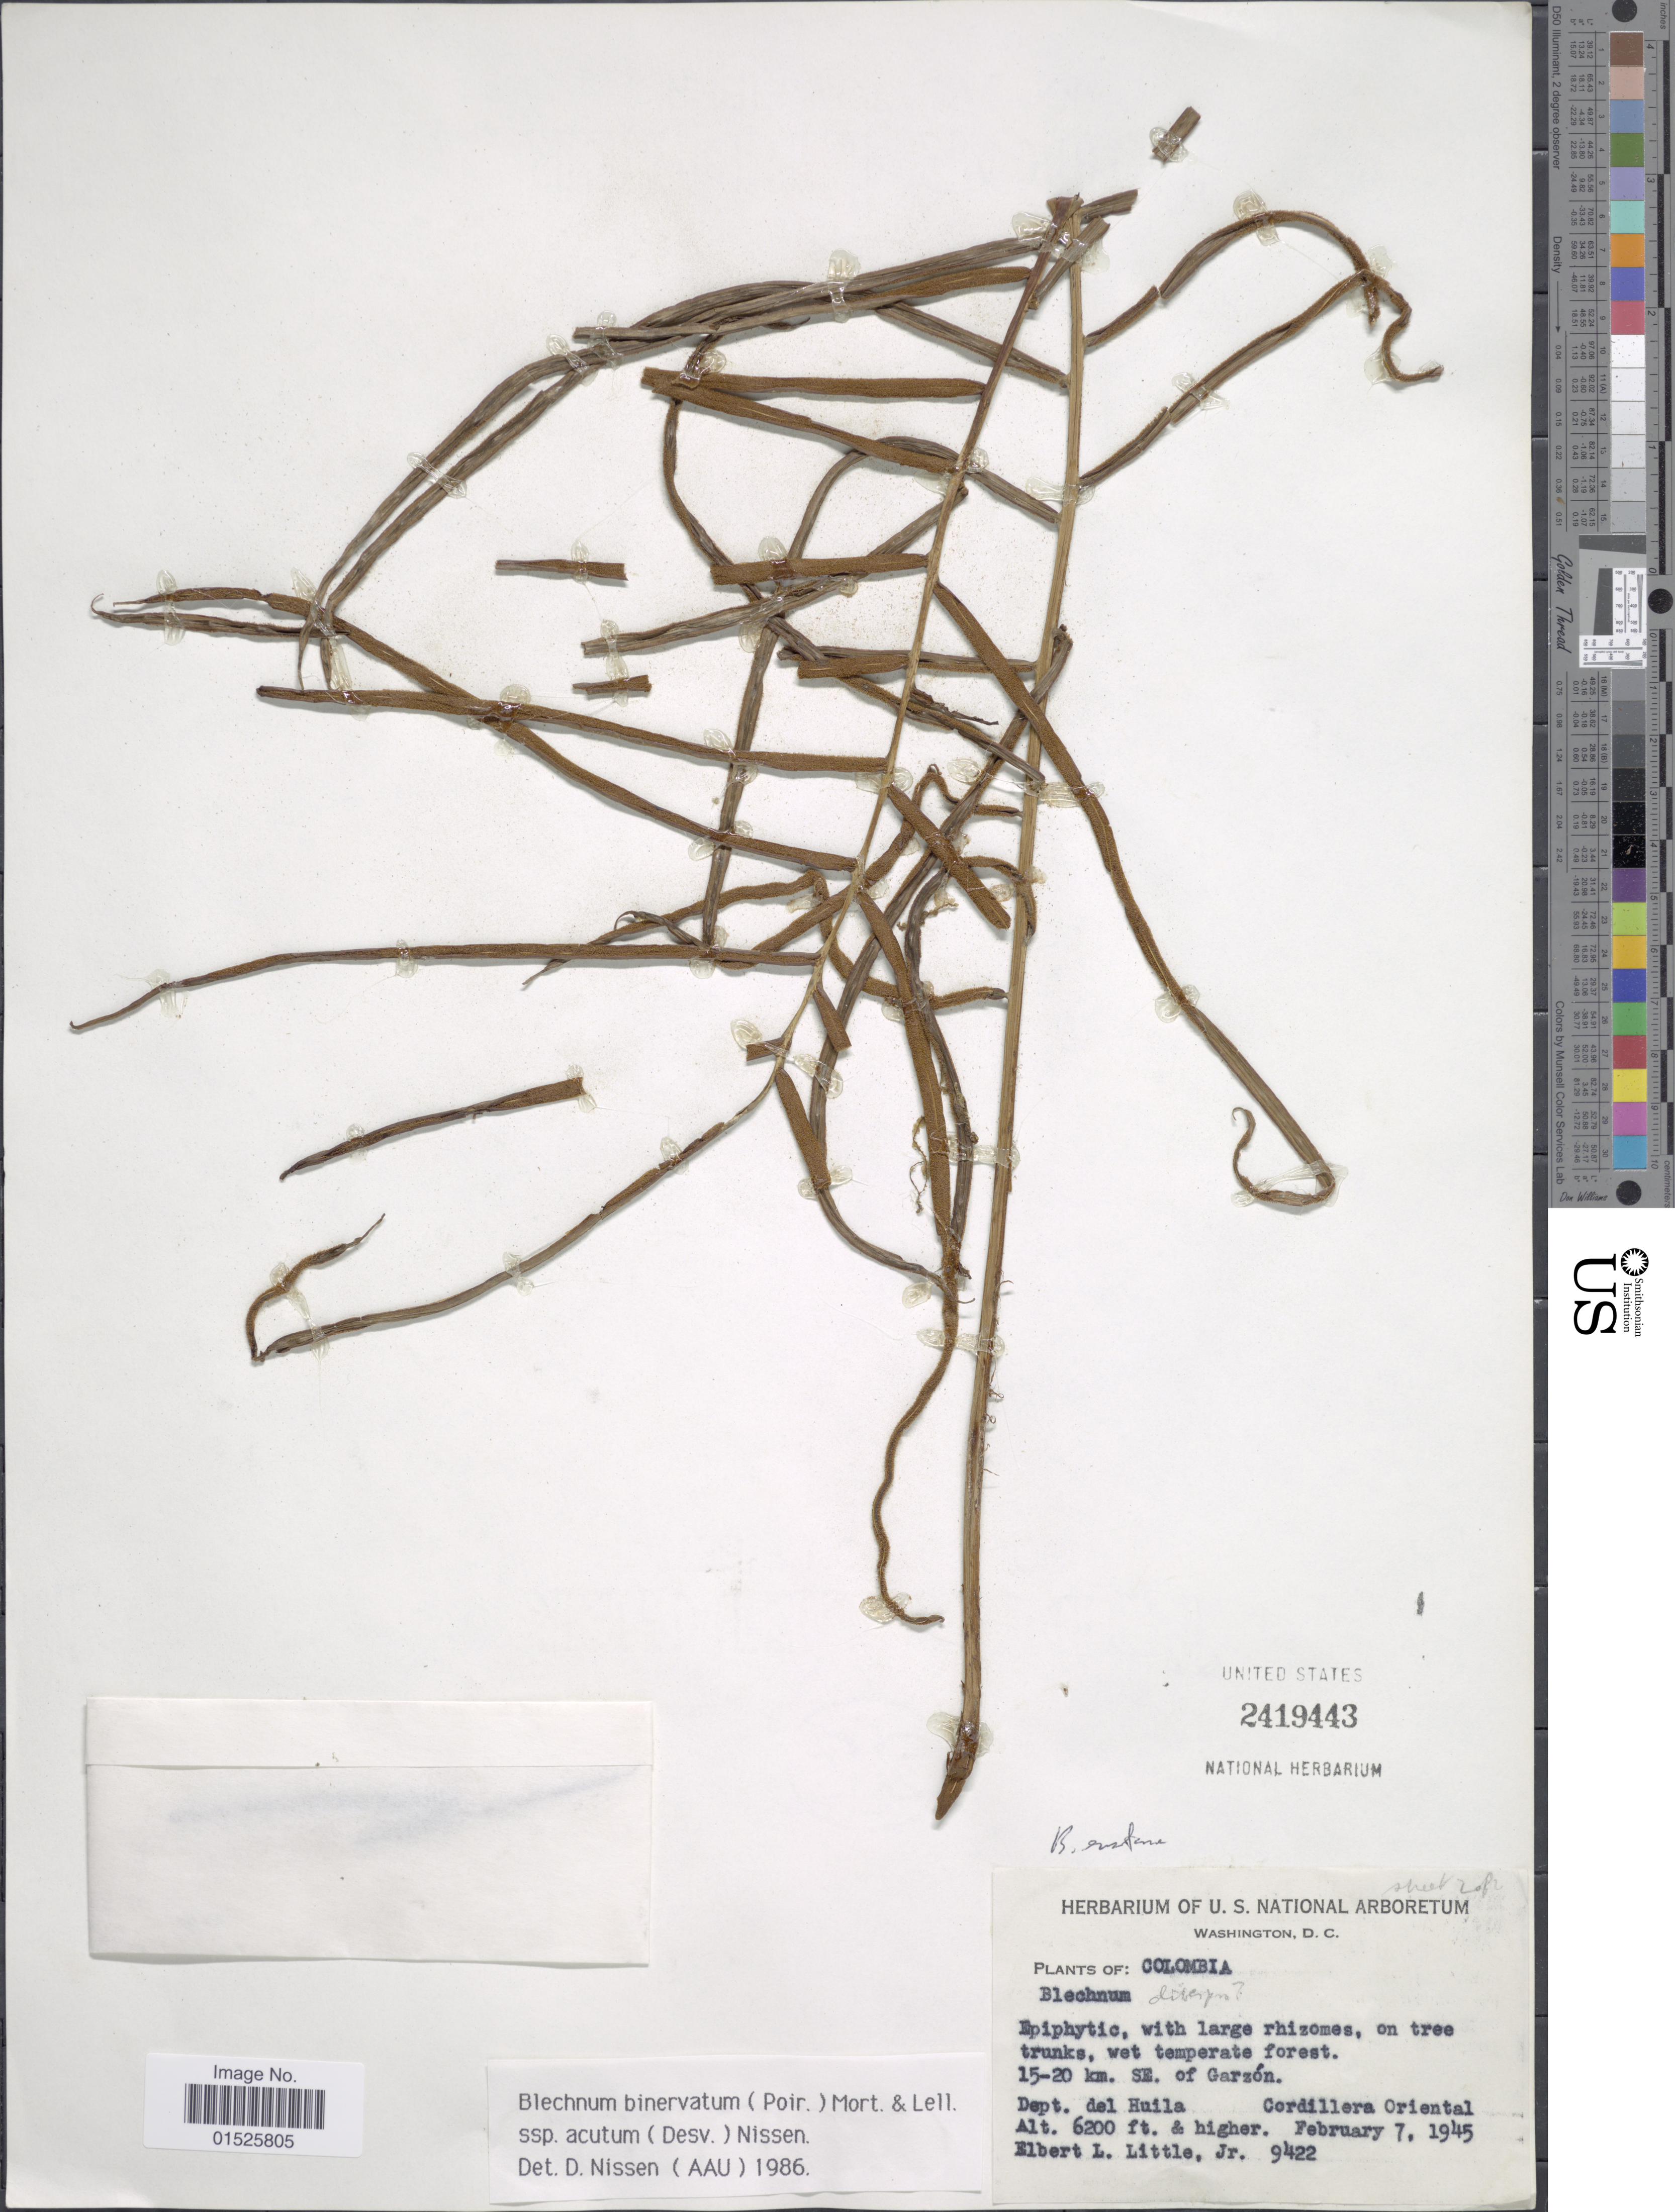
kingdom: Plantae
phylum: Tracheophyta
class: Polypodiopsida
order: Polypodiales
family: Blechnaceae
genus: Blechnum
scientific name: Blechnum ensiforme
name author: (Liebm.) C. Chr.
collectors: E. L. Little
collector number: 9422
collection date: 1945-02-07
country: Colombia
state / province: Huila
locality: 15-20 km. SE. of Garzón. Cordillera Oriental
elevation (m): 1890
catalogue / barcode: US 2419443